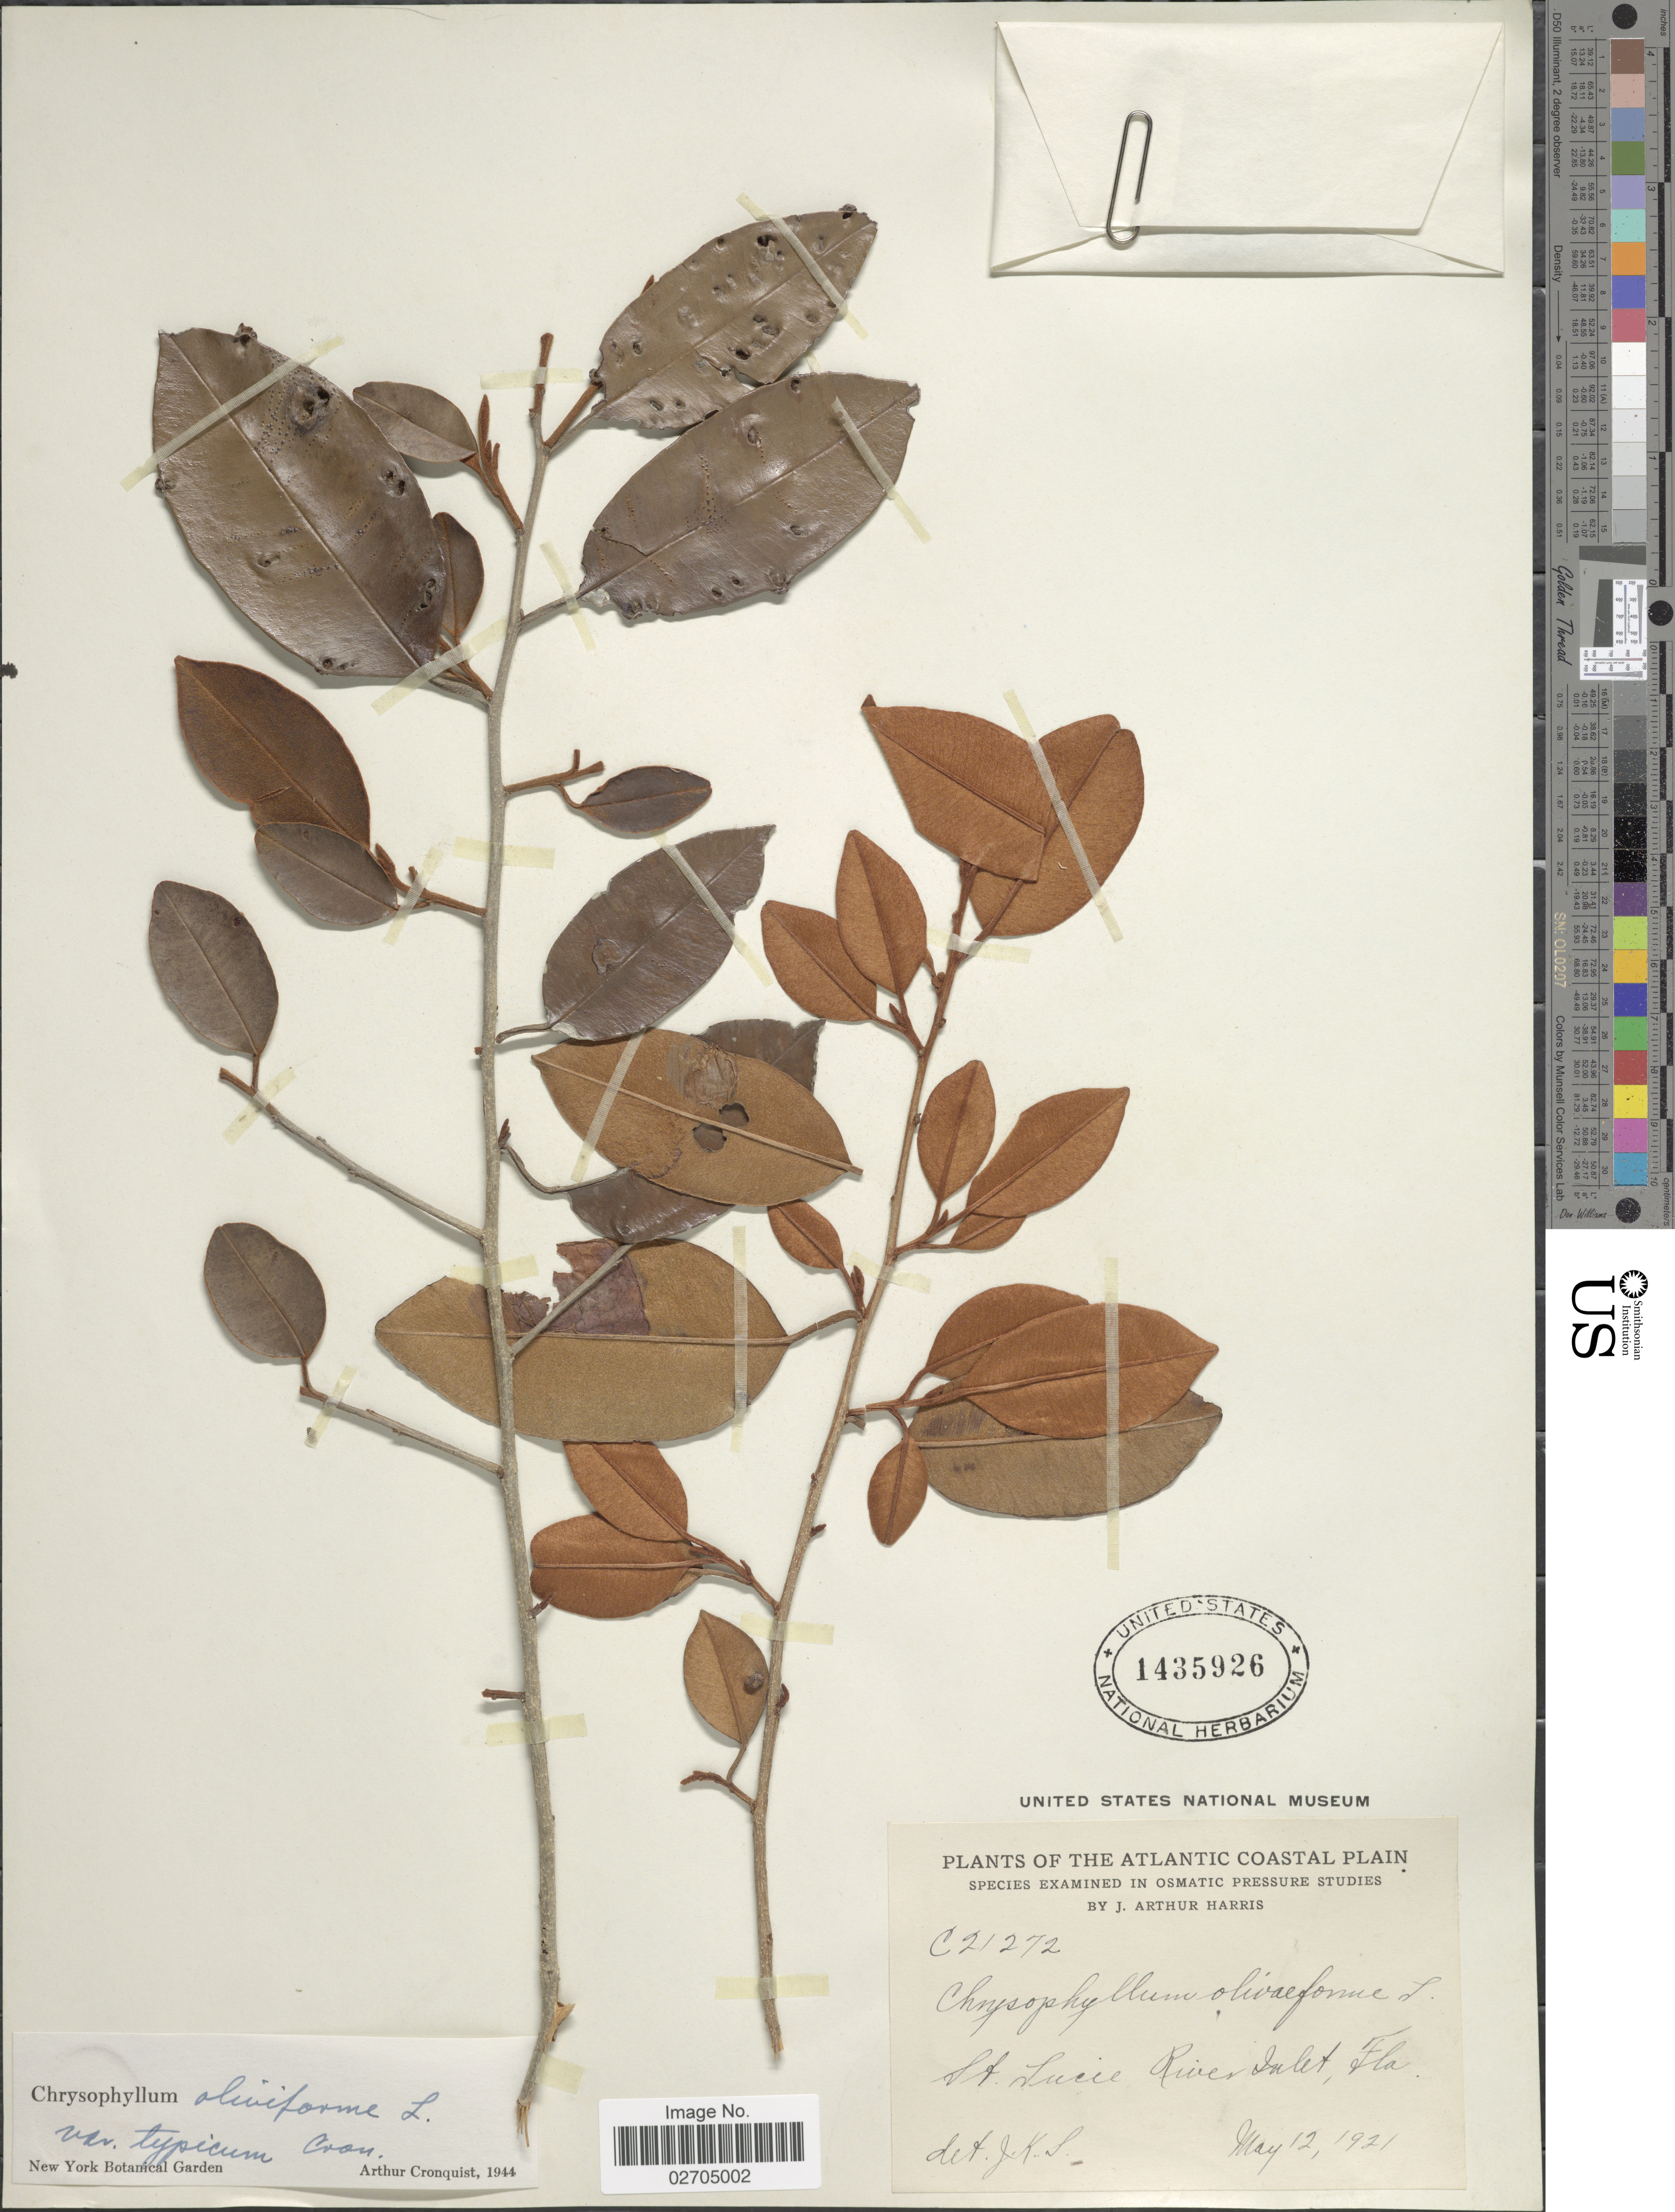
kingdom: Plantae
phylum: Tracheophyta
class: Magnoliopsida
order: Ericales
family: Sapotaceae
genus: Chrysophyllum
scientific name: Chrysophyllum oliviforme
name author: L.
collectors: J. A. Harris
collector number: C21272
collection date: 1921-05-12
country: United States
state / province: Florida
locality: The Atlantic Coastal Plain, St. Lucie River Inlet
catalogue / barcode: US 1435926